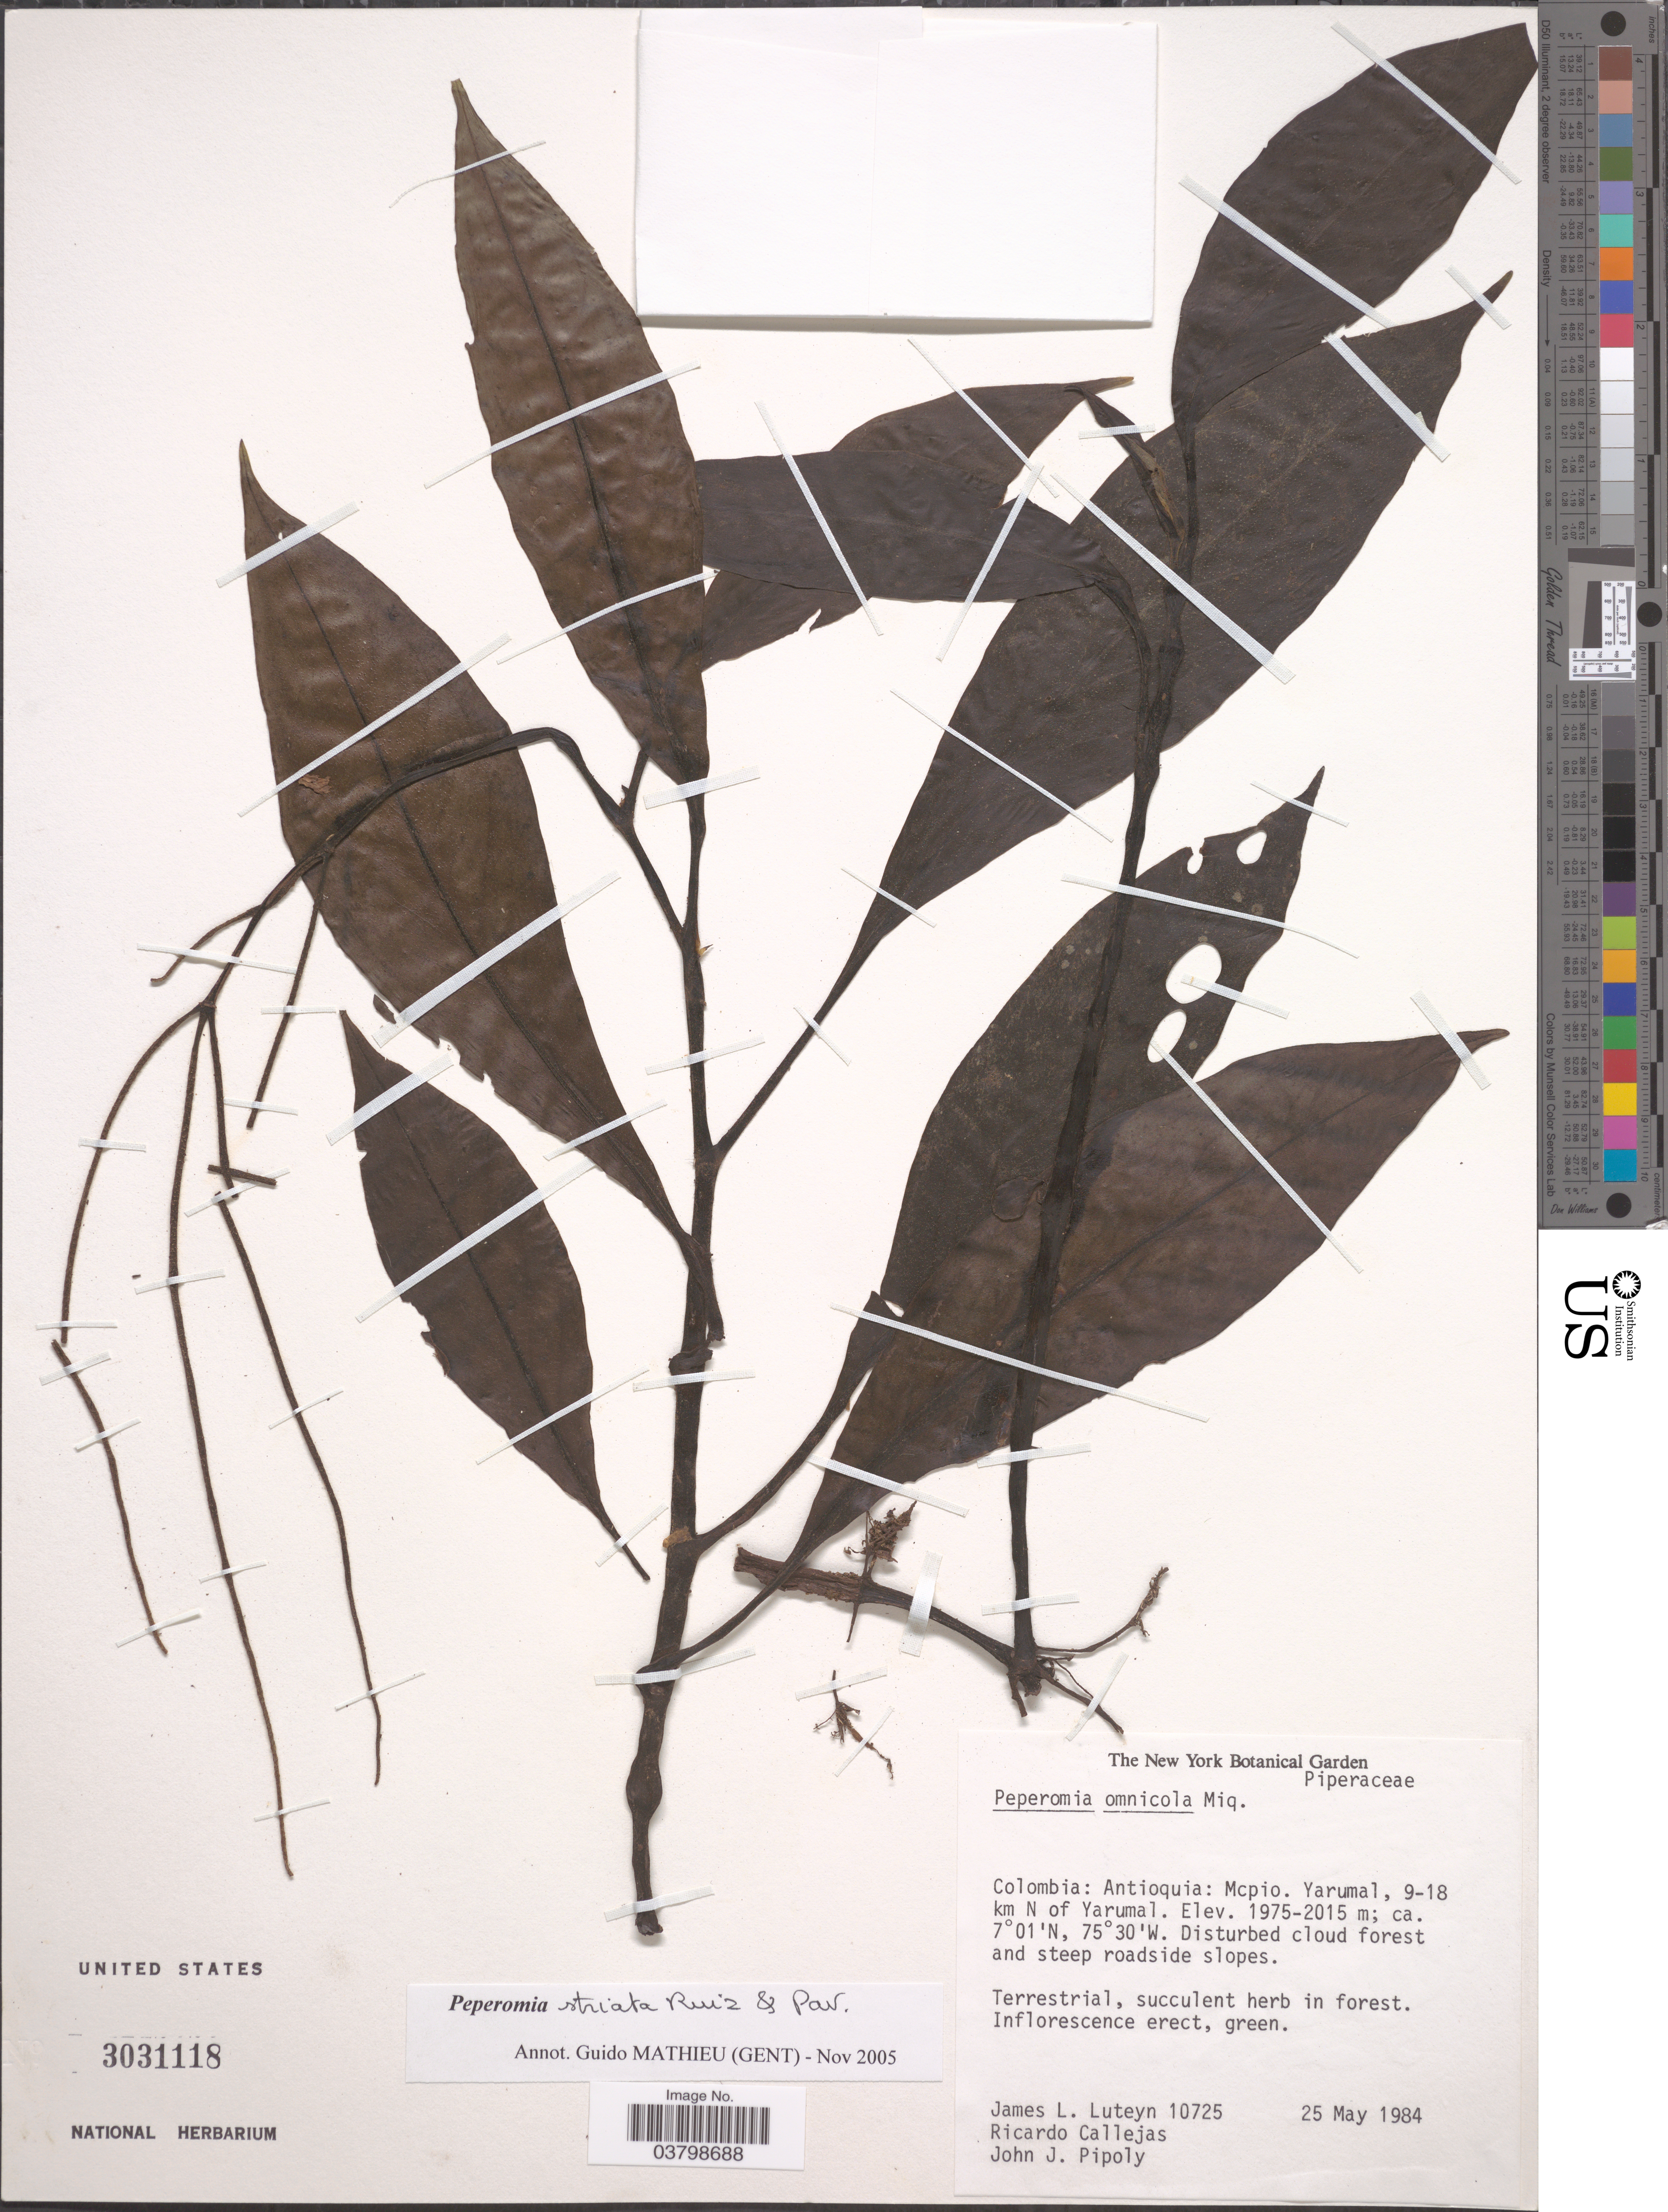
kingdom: Plantae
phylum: Tracheophyta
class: Magnoliopsida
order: Piperales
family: Piperaceae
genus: Peperomia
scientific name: Peperomia striata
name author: Ruiz & Pav.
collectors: J. L. Luteyn, R. Callejas & J. J. Pipoly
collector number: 10725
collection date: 1984-05-25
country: Colombia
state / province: Antioquia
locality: Mcpio. Yarumal, 9-18 km N of Yarumal.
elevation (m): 1975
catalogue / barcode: US 3031118